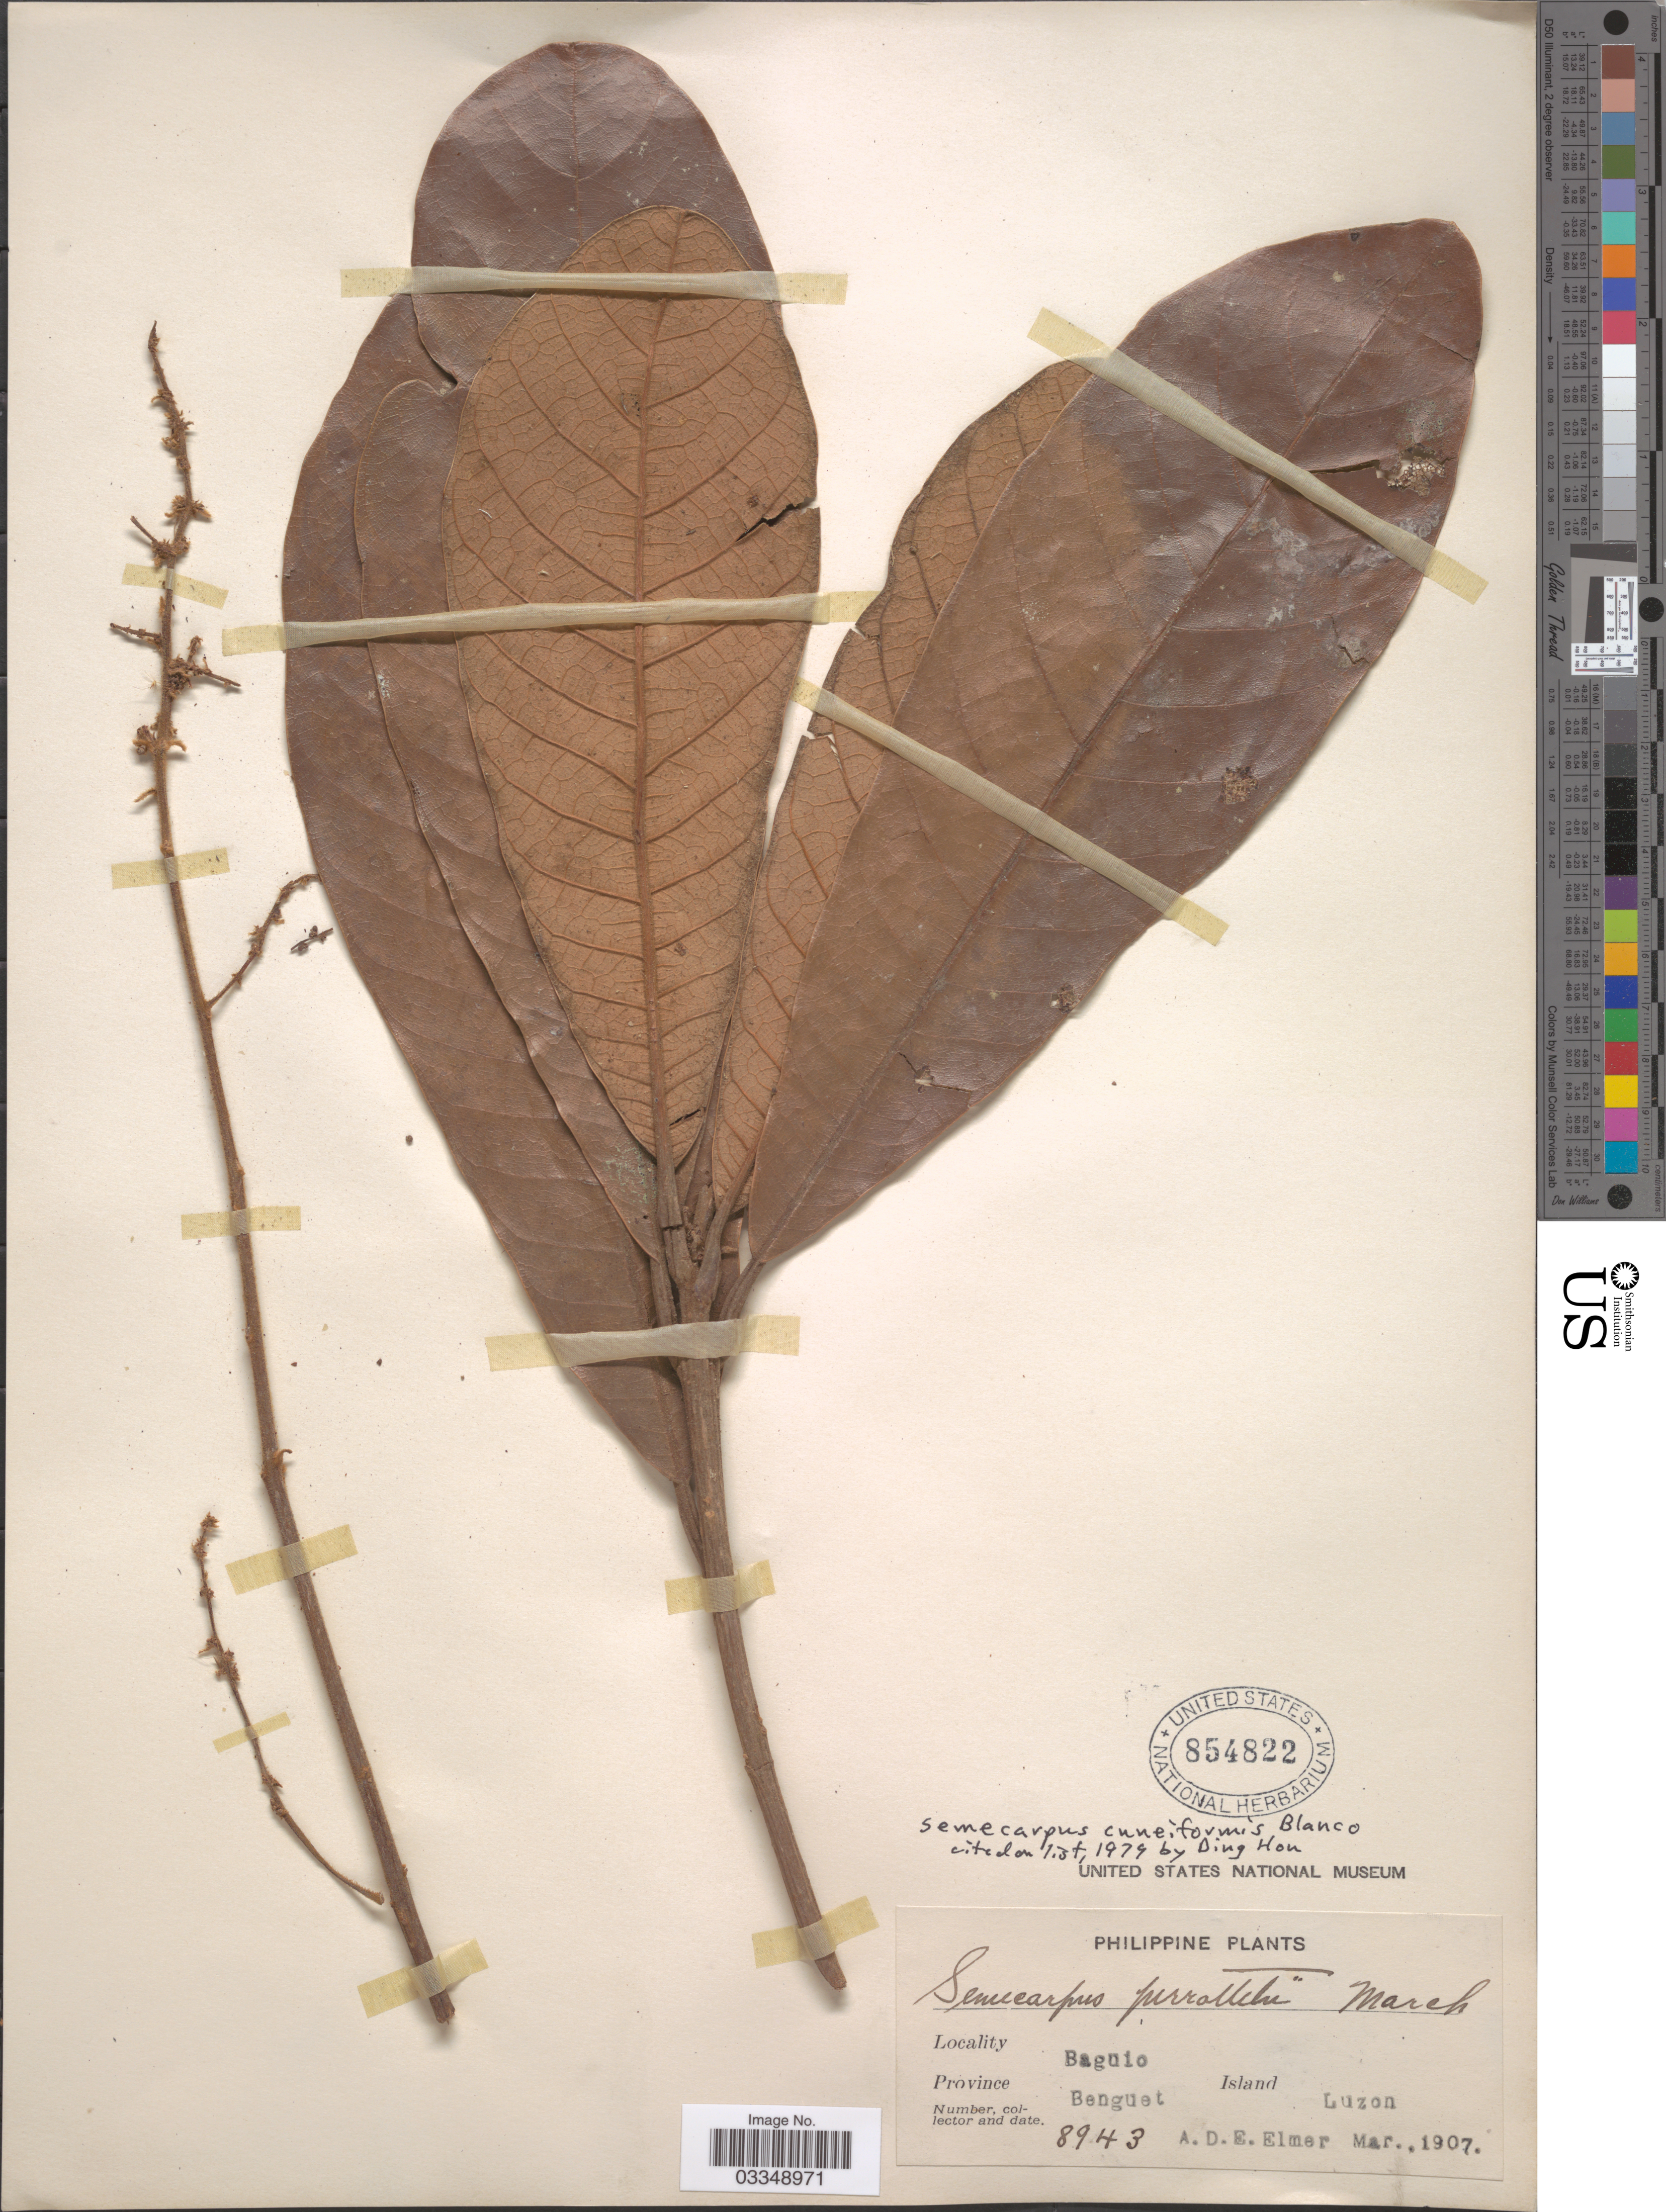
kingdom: Plantae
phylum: Tracheophyta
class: Magnoliopsida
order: Sapindales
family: Anacardiaceae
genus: Semecarpus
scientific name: Semecarpus cuneiformis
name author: Blanco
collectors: A. D. E. Elmer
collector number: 8943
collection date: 1907-03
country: Philippines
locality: Baguio. Province Benguet. Island Luzon.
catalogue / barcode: US 854822